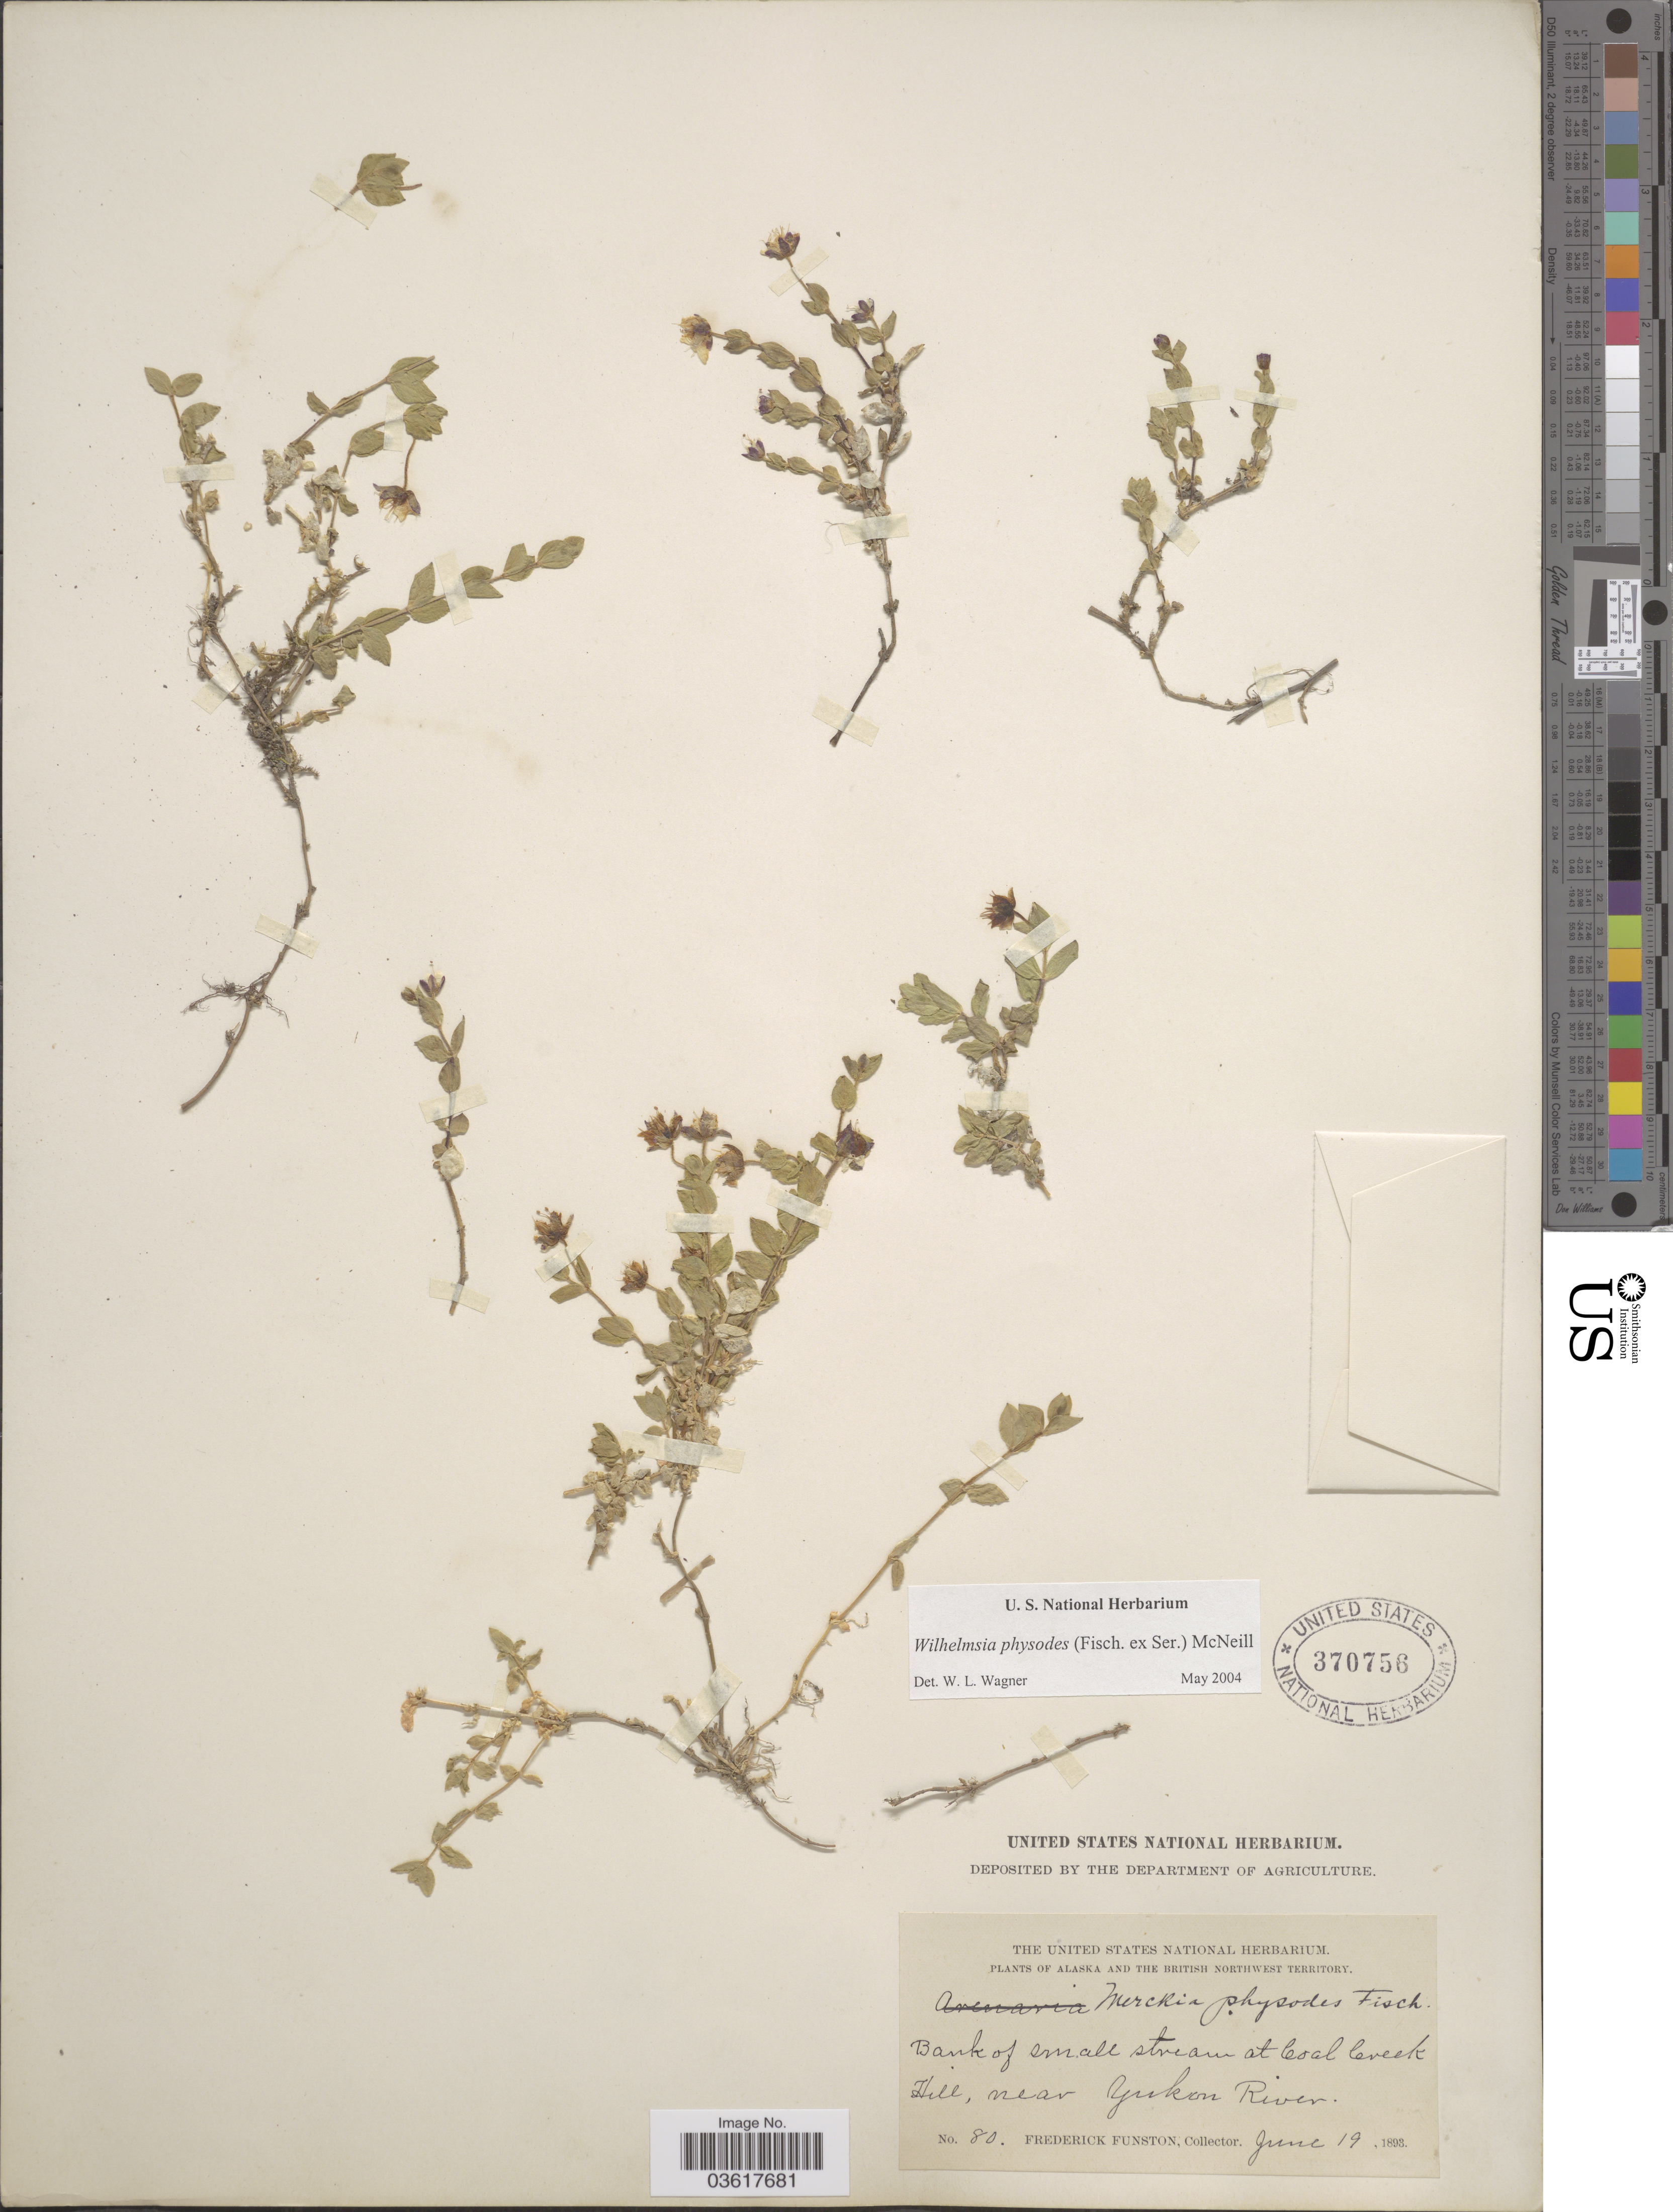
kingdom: Plantae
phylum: Tracheophyta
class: Magnoliopsida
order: Caryophyllales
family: Caryophyllaceae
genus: Wilhelmsia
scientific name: Wilhelmsia sp.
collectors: F. Funston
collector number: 80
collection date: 1893-06-19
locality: Alaska and the British Northwest Territory. Bank of small stream at Coal Creek Hill, near Yukon River.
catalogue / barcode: US 370756